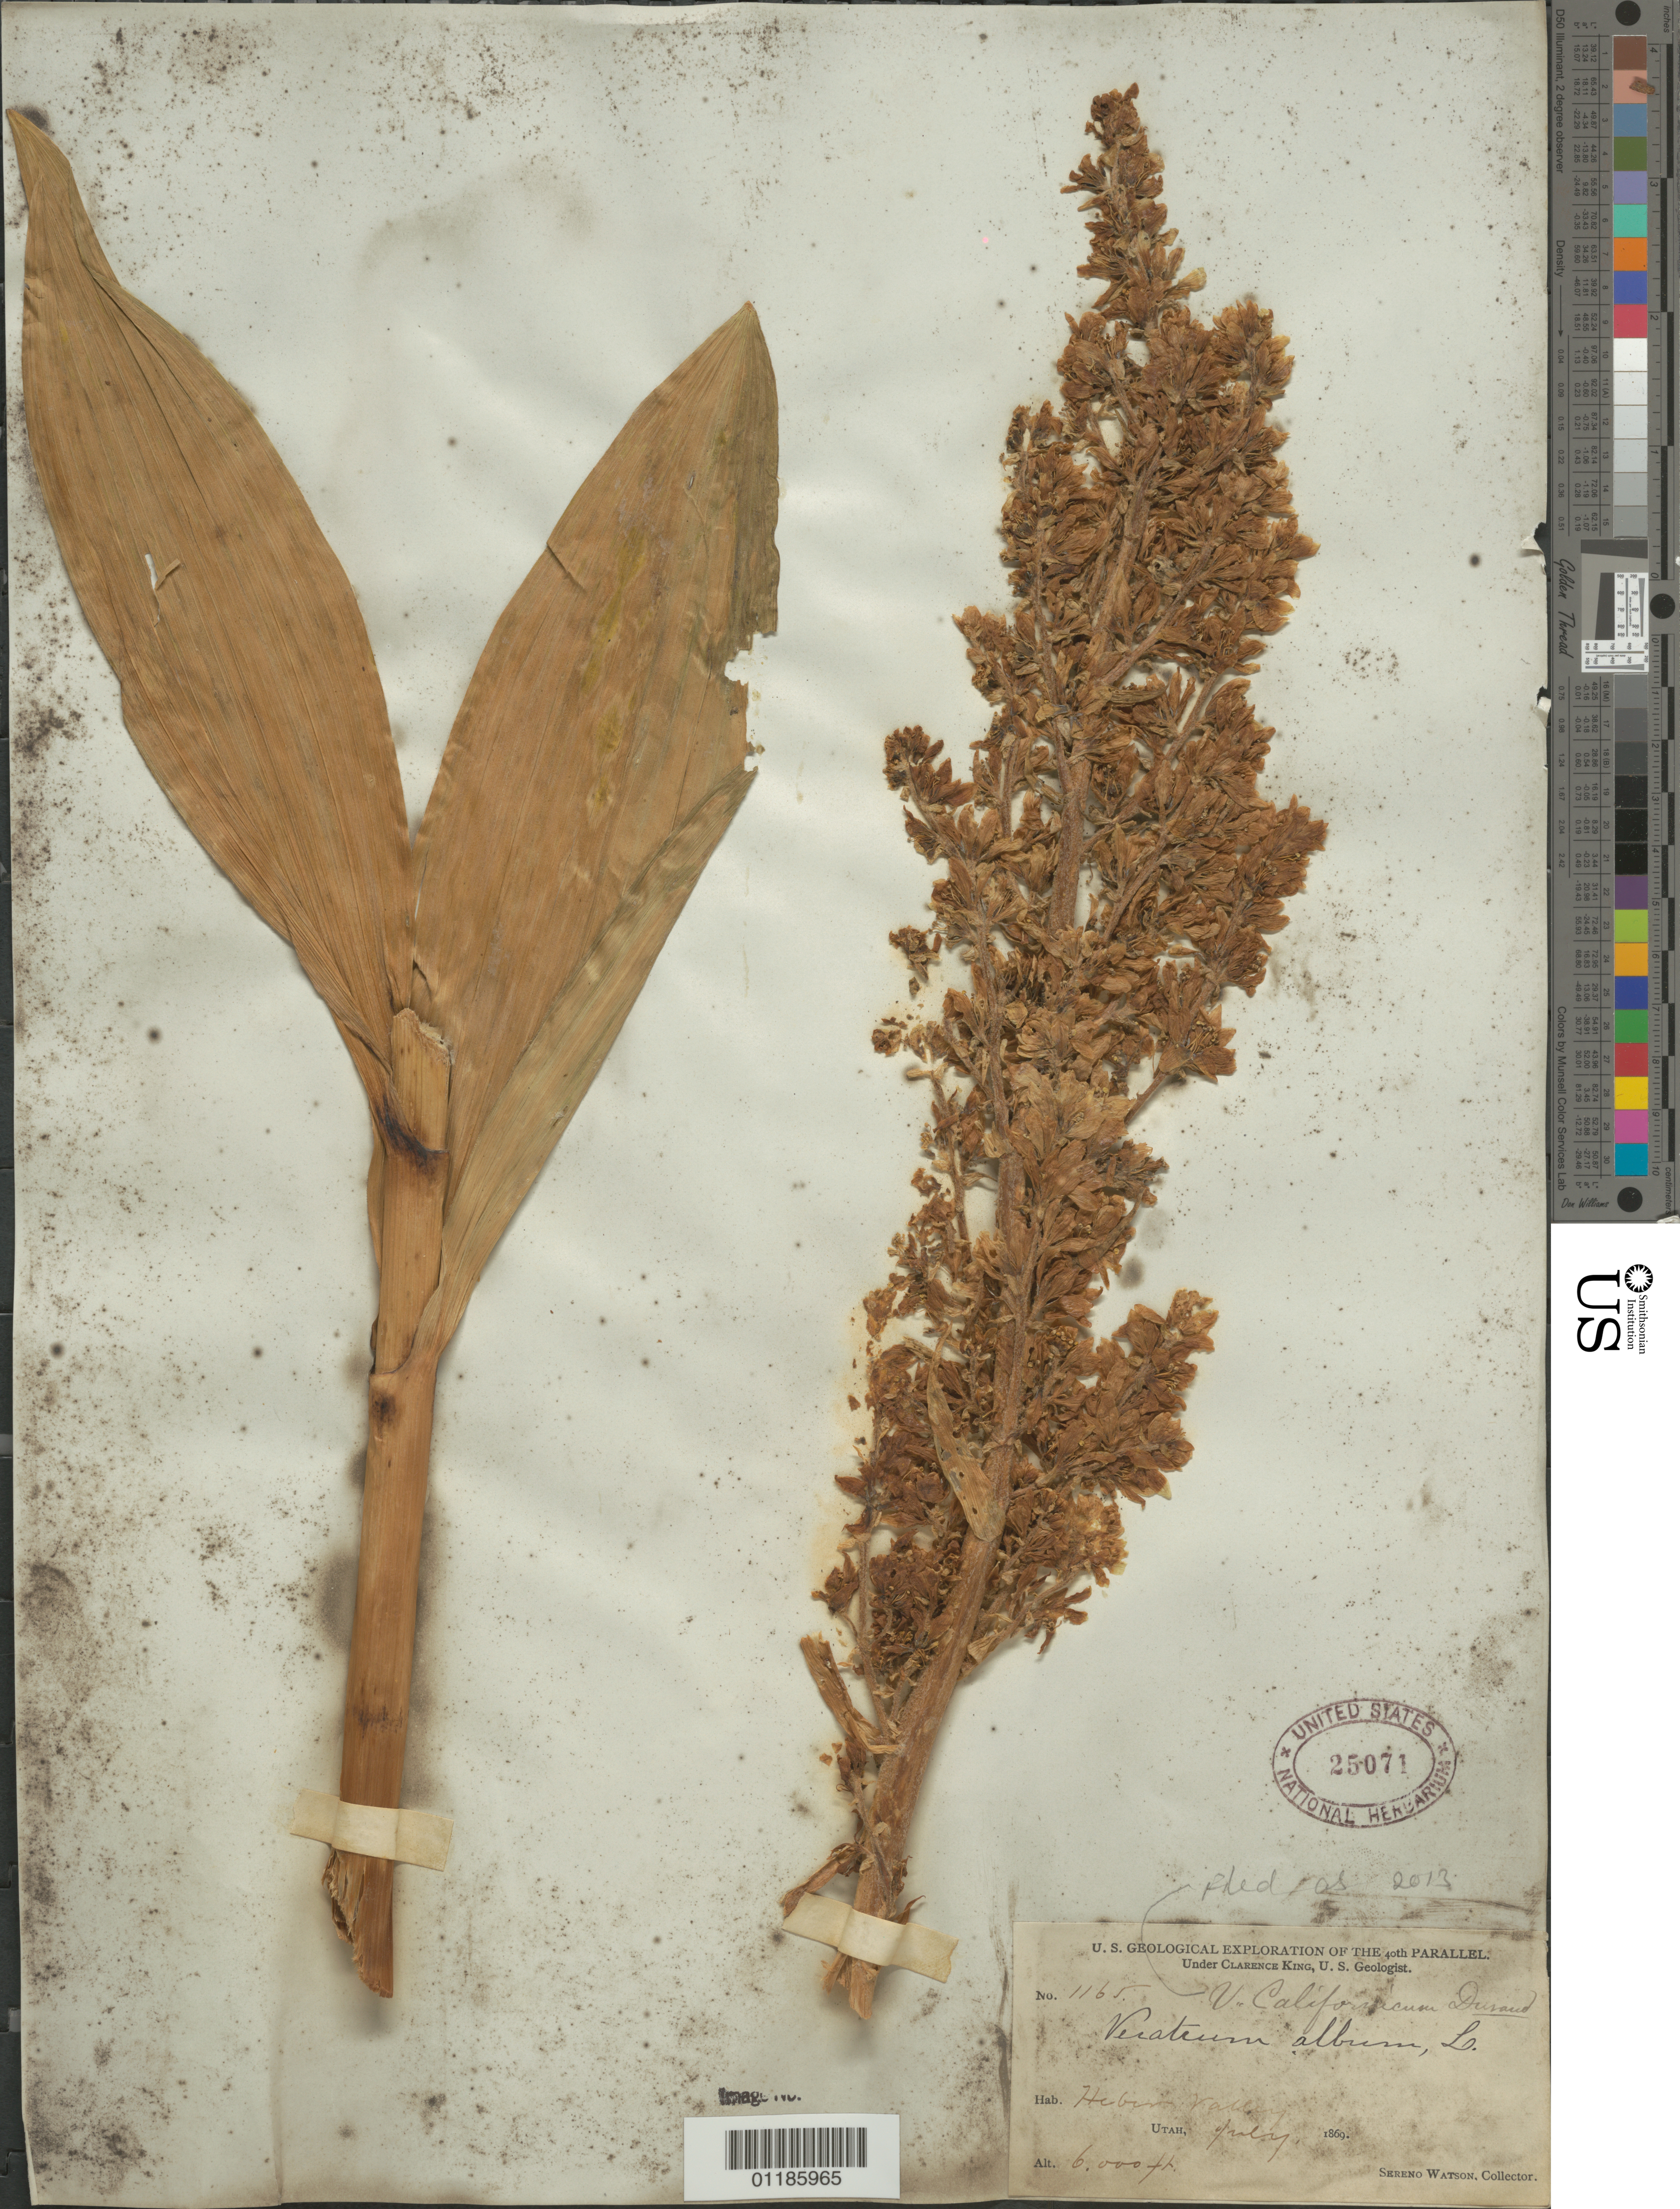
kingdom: Plantae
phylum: Tracheophyta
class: Liliopsida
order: Liliales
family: Melanthiaceae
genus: Veratrum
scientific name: Veratrum californicum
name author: Durand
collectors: S. Watson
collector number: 1165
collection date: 1869-07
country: United States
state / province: Utah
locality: Heber Valley.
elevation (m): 1829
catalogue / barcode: US 25071